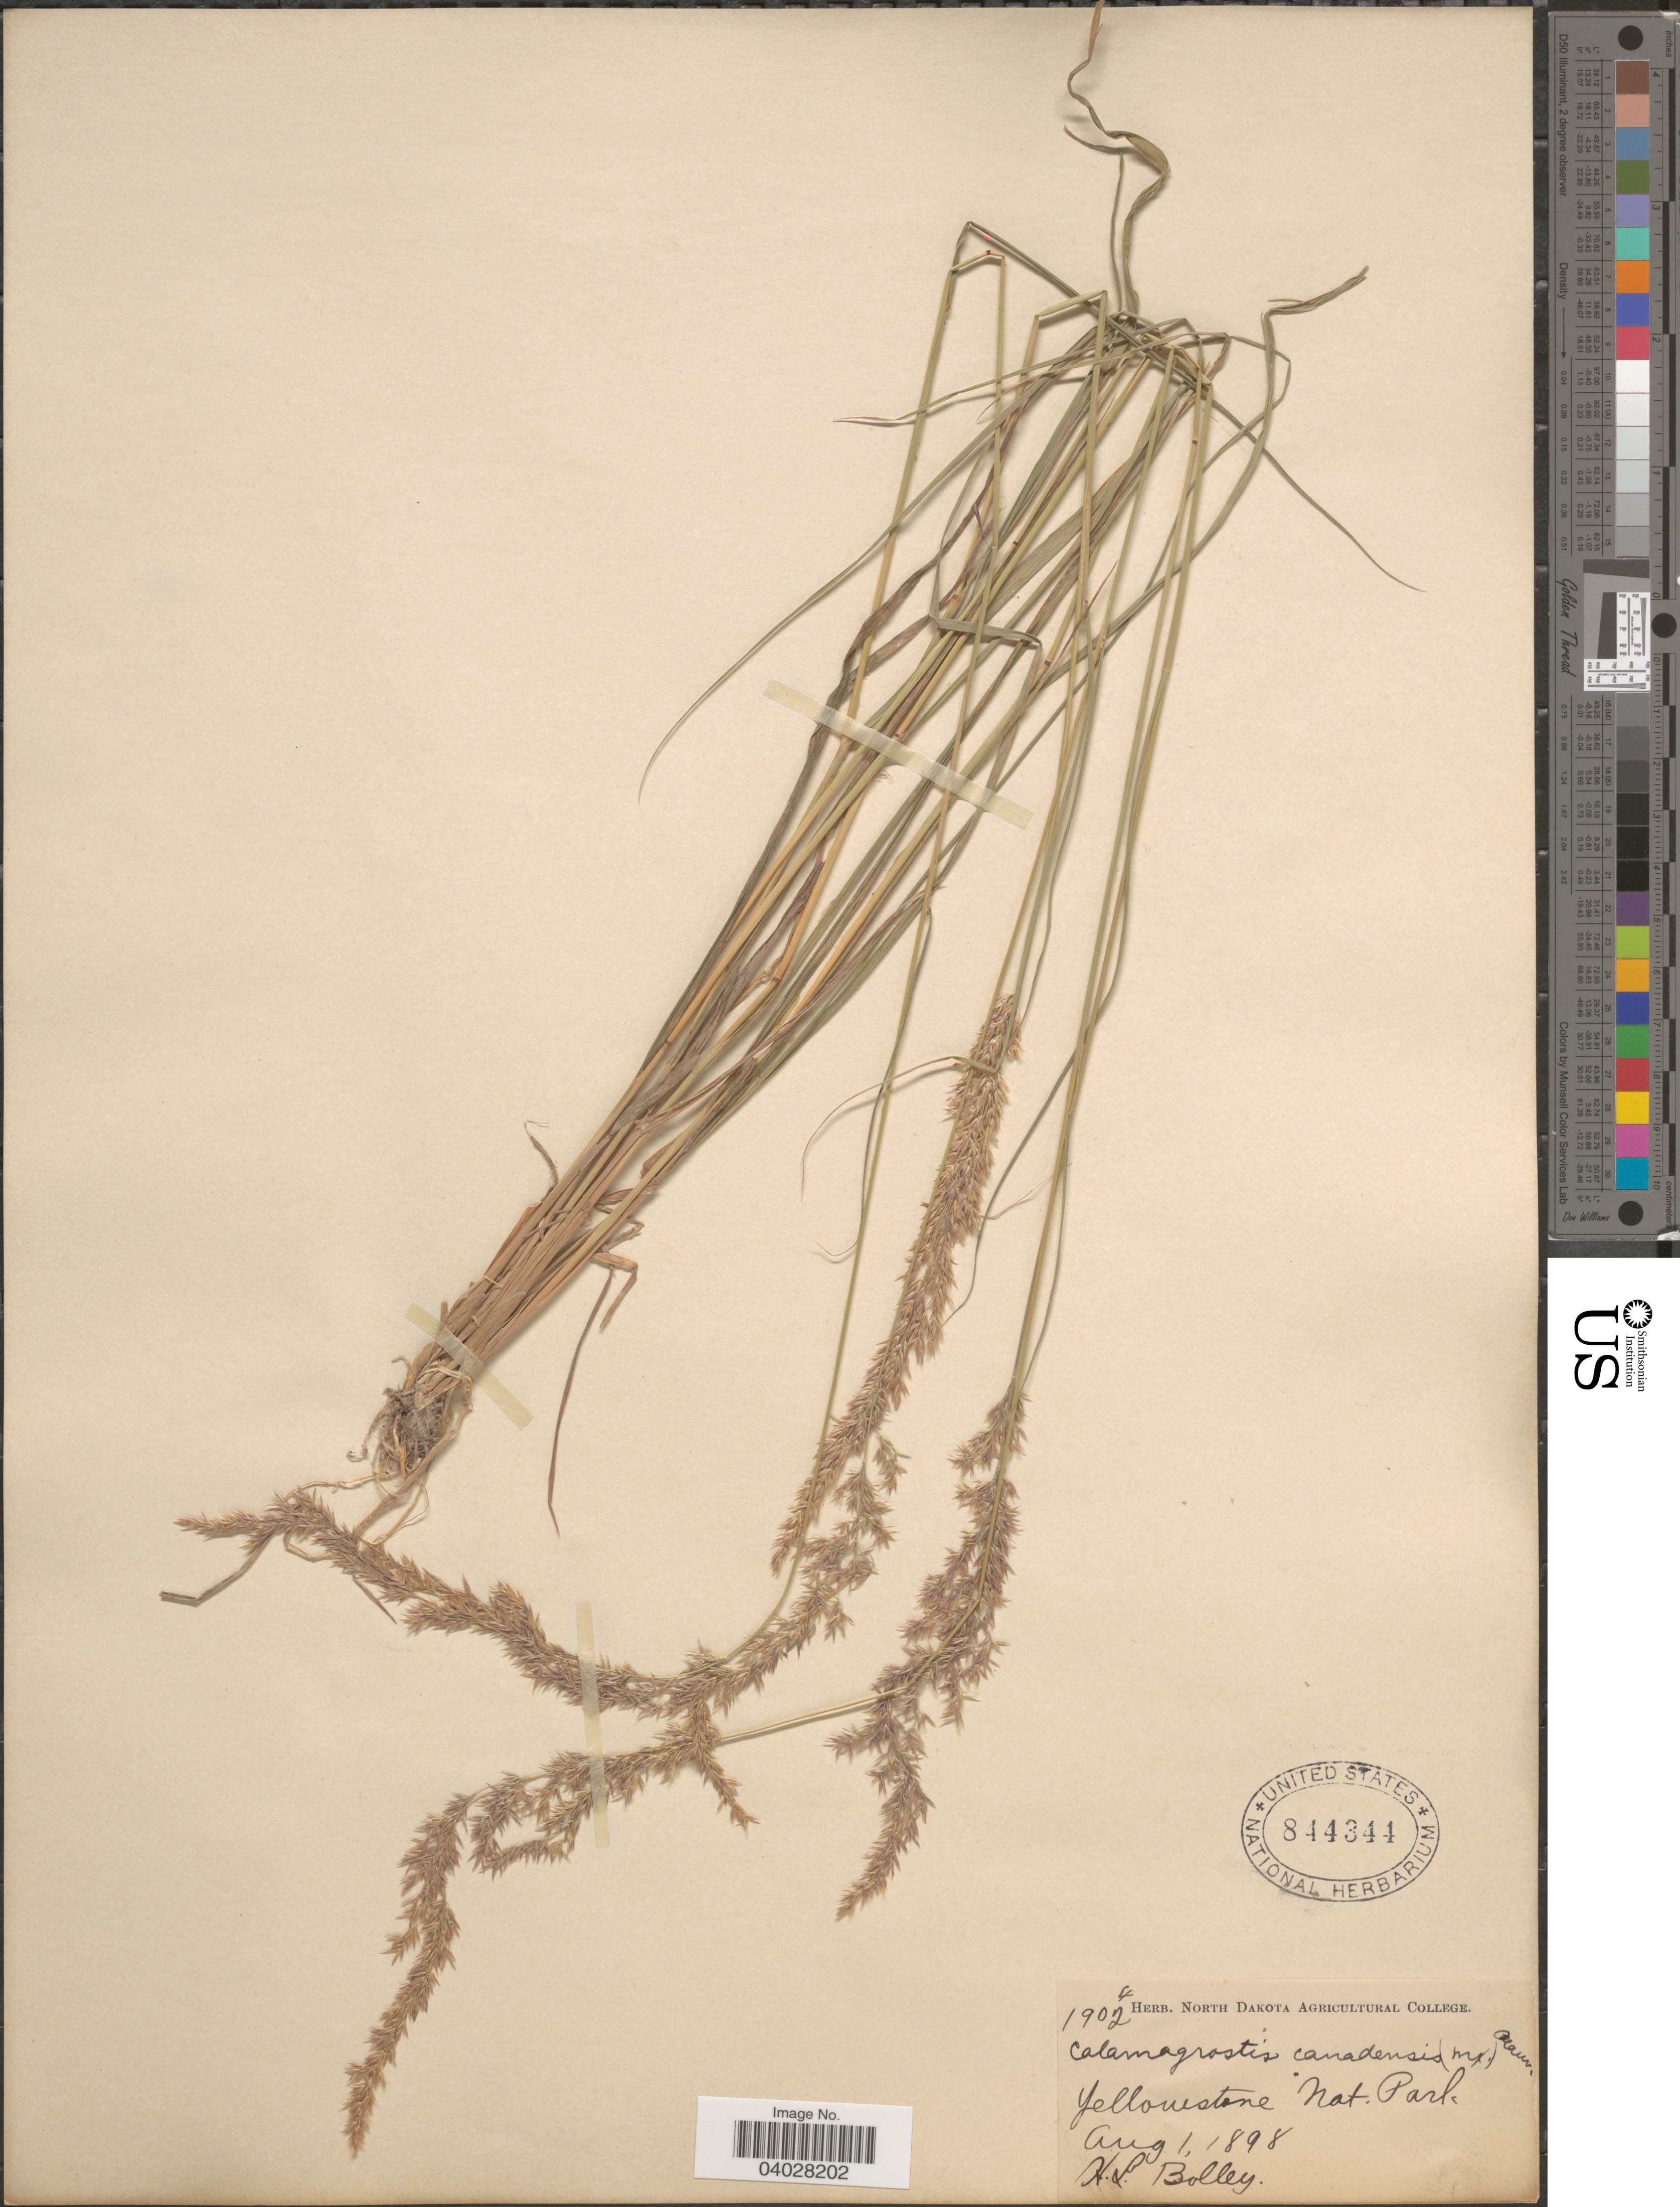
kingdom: Plantae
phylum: Tracheophyta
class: Liliopsida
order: Poales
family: Poaceae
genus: Calamagrostis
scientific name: Calamagrostis canadensis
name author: (Michx.) P. Beauv.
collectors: H. Bolley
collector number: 1902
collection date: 1898-08-01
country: United States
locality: Yelowstone Nat. Park.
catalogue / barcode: US 844344